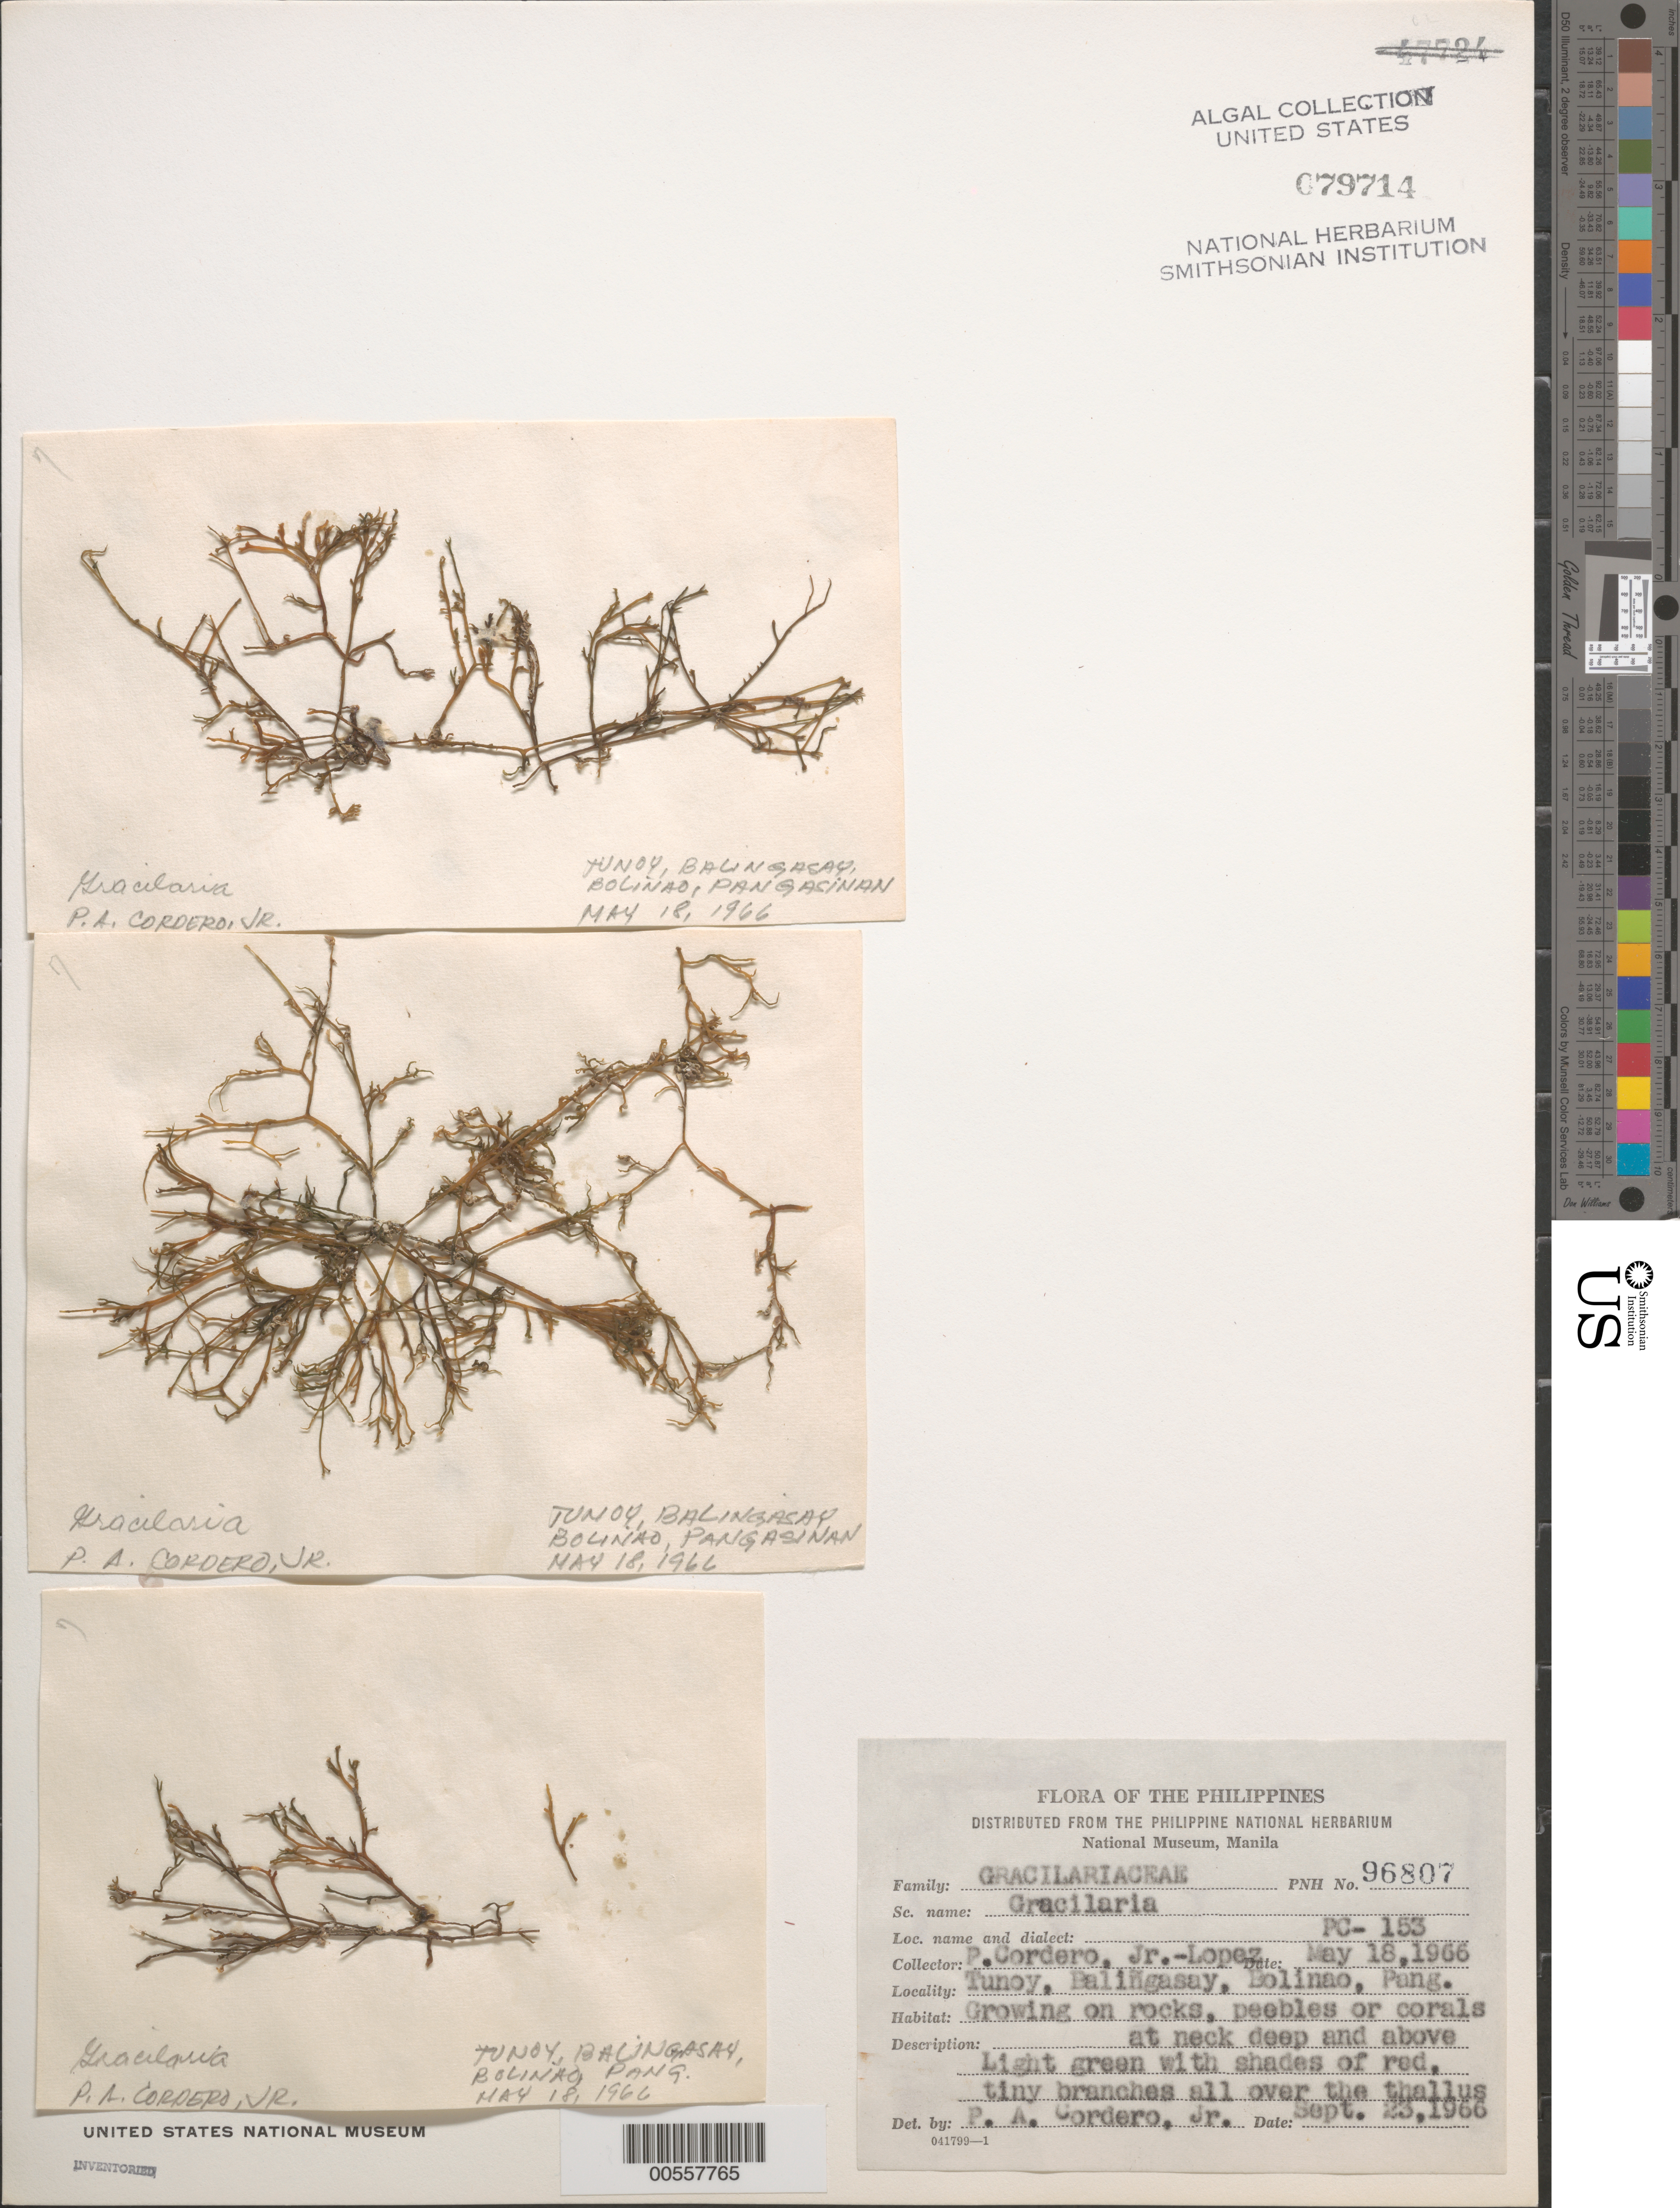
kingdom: Plantae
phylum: Rhodophyta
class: Florideophyceae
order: Gracilariales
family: Gracilariaceae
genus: Gracilaria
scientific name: Gracilaria sp.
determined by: Cordero, P. A., Jr.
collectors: P. A. Cordero & -. Lopez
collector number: Pc-153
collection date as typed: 18 May 1966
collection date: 1966-05-18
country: Philippines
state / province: Ilocos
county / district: Pangasinan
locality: Tunoy, balingasay, bolinao, pangasinan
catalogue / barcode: US 79714